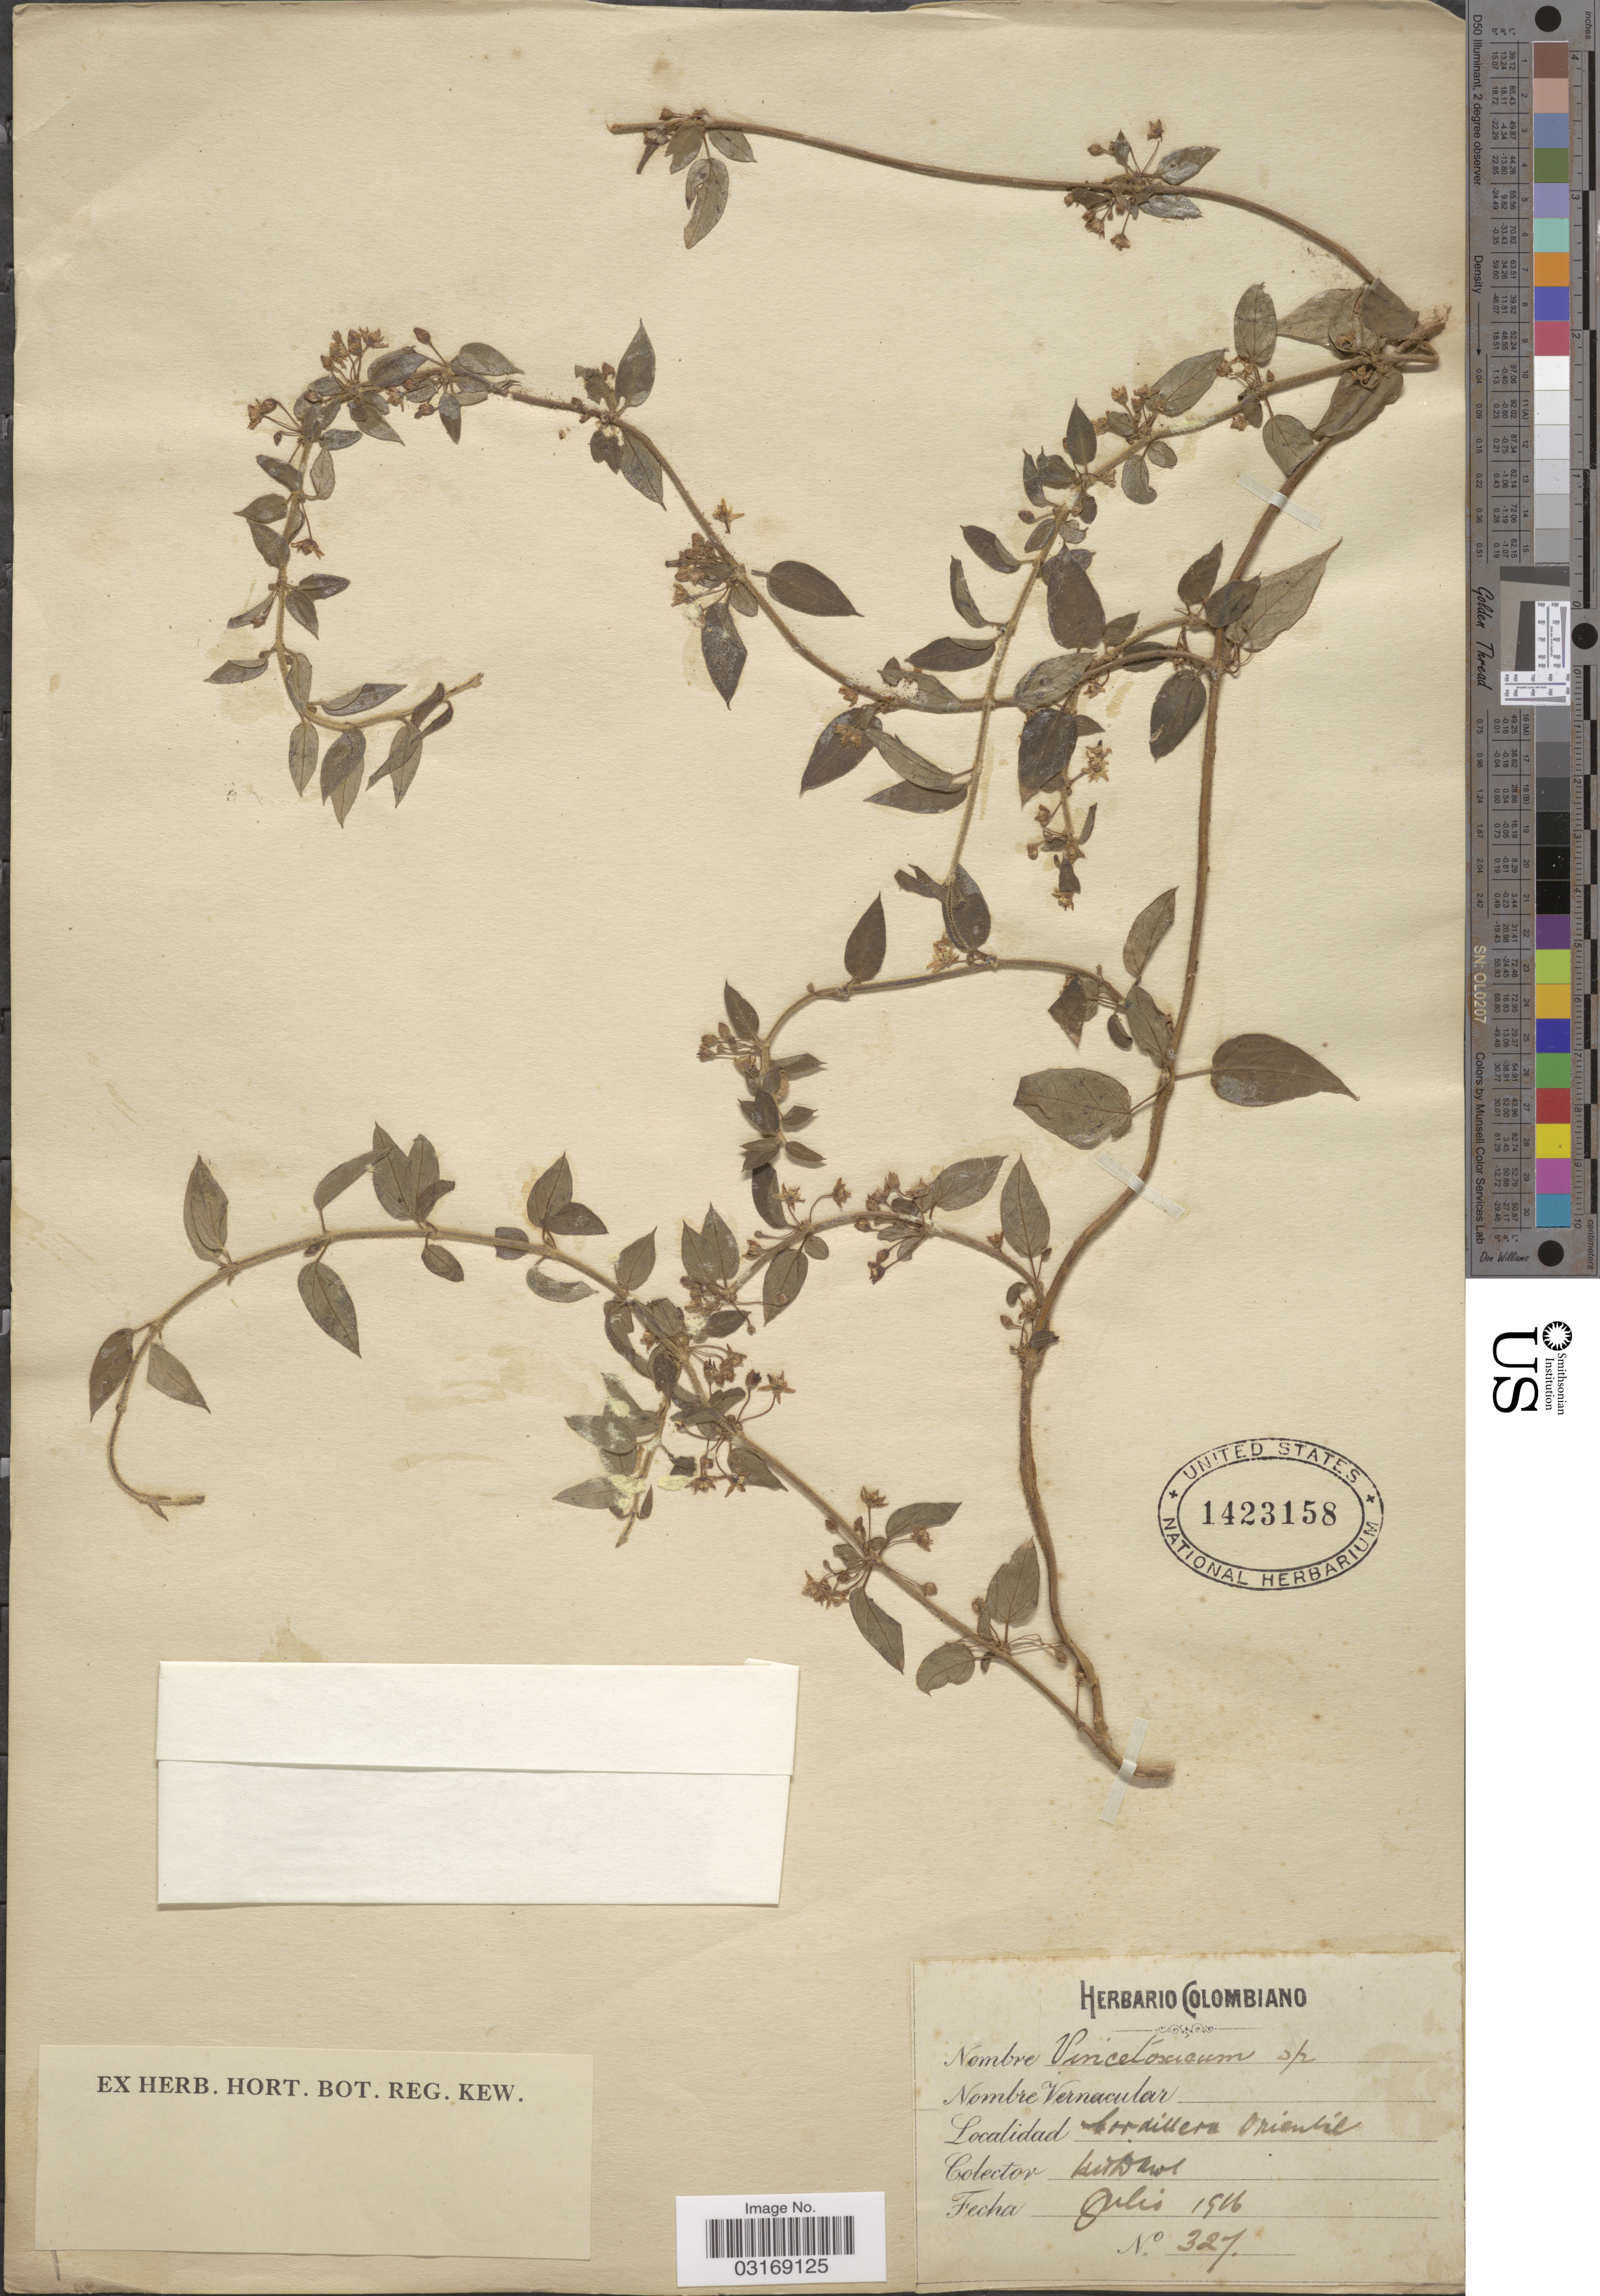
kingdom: Plantae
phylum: Tracheophyta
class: Magnoliopsida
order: Gentianales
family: Apocynaceae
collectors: M. T. Dawe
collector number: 327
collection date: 1916-07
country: Colombia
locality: Cordillera Oriental.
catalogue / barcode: US 1423158